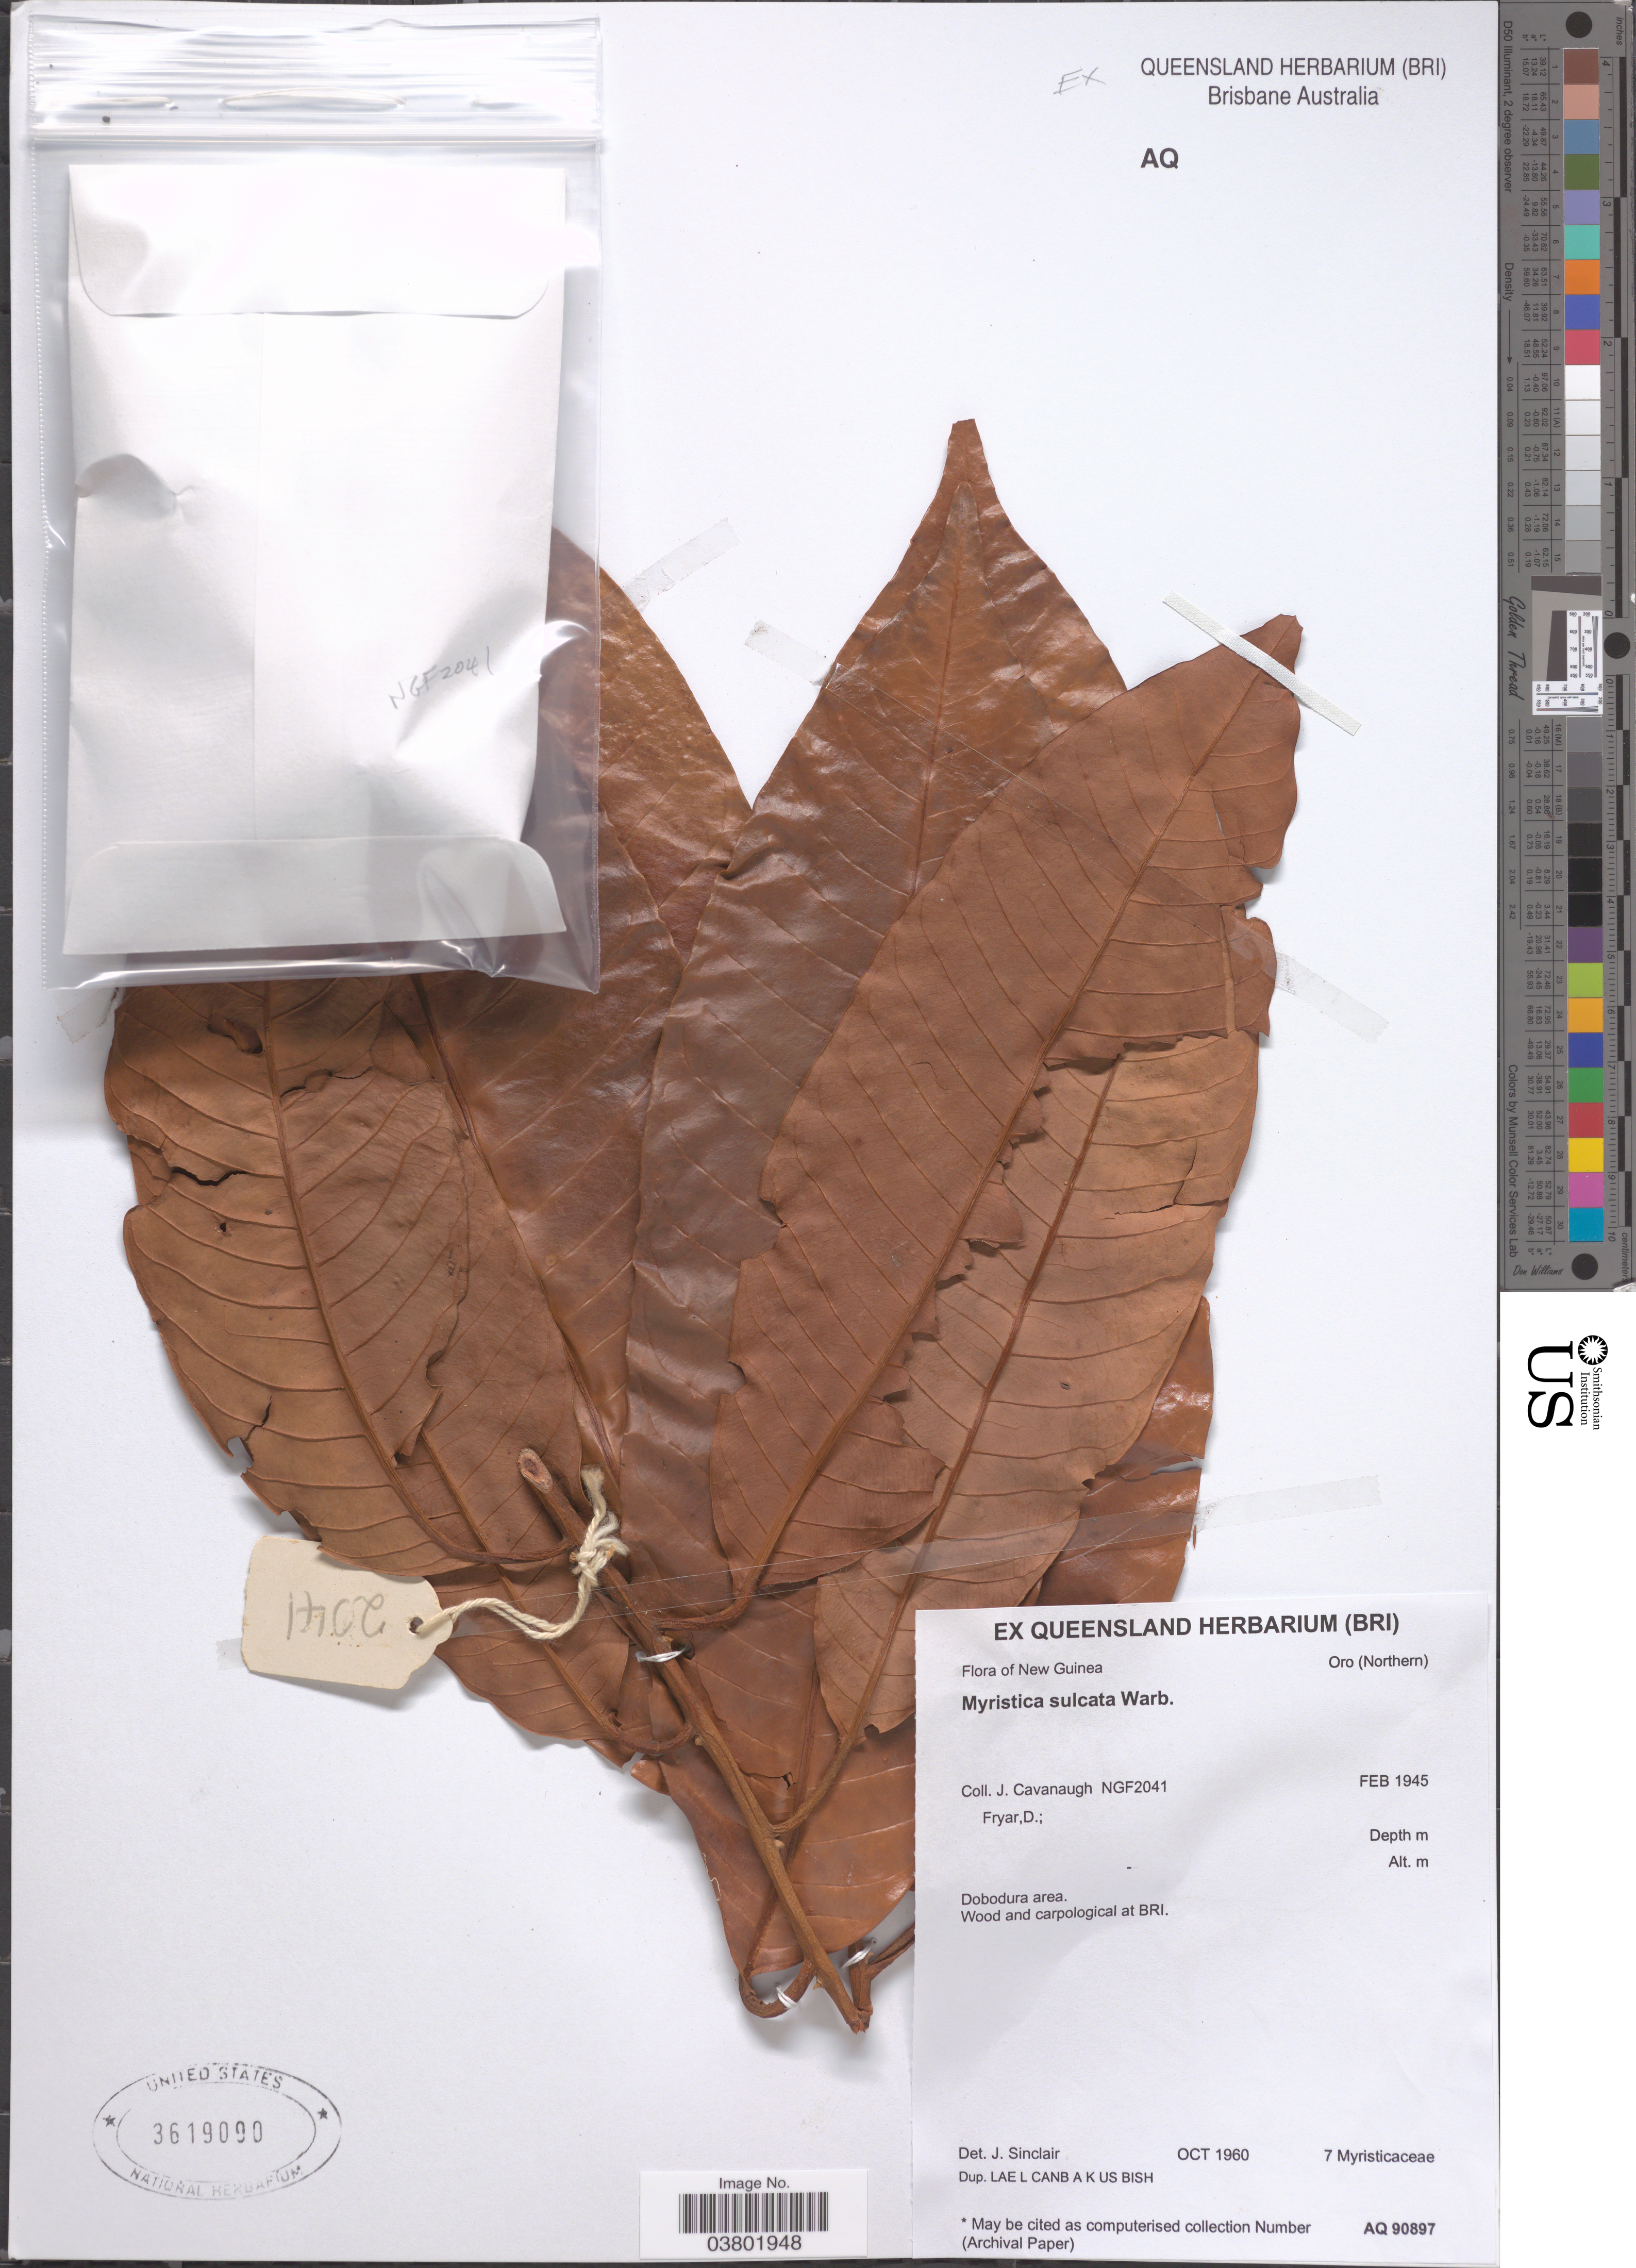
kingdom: Plantae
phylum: Tracheophyta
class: Magnoliopsida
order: Magnoliales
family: Myristicaceae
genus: Myristica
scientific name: Myristica sulcata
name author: Warb.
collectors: J. Cavanaugh & D. Fryar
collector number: NGF2041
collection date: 1945-02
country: Papua New Guinea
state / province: Central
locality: New Guinea. Oro (Northern). Dobodura area.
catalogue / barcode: US 3619090